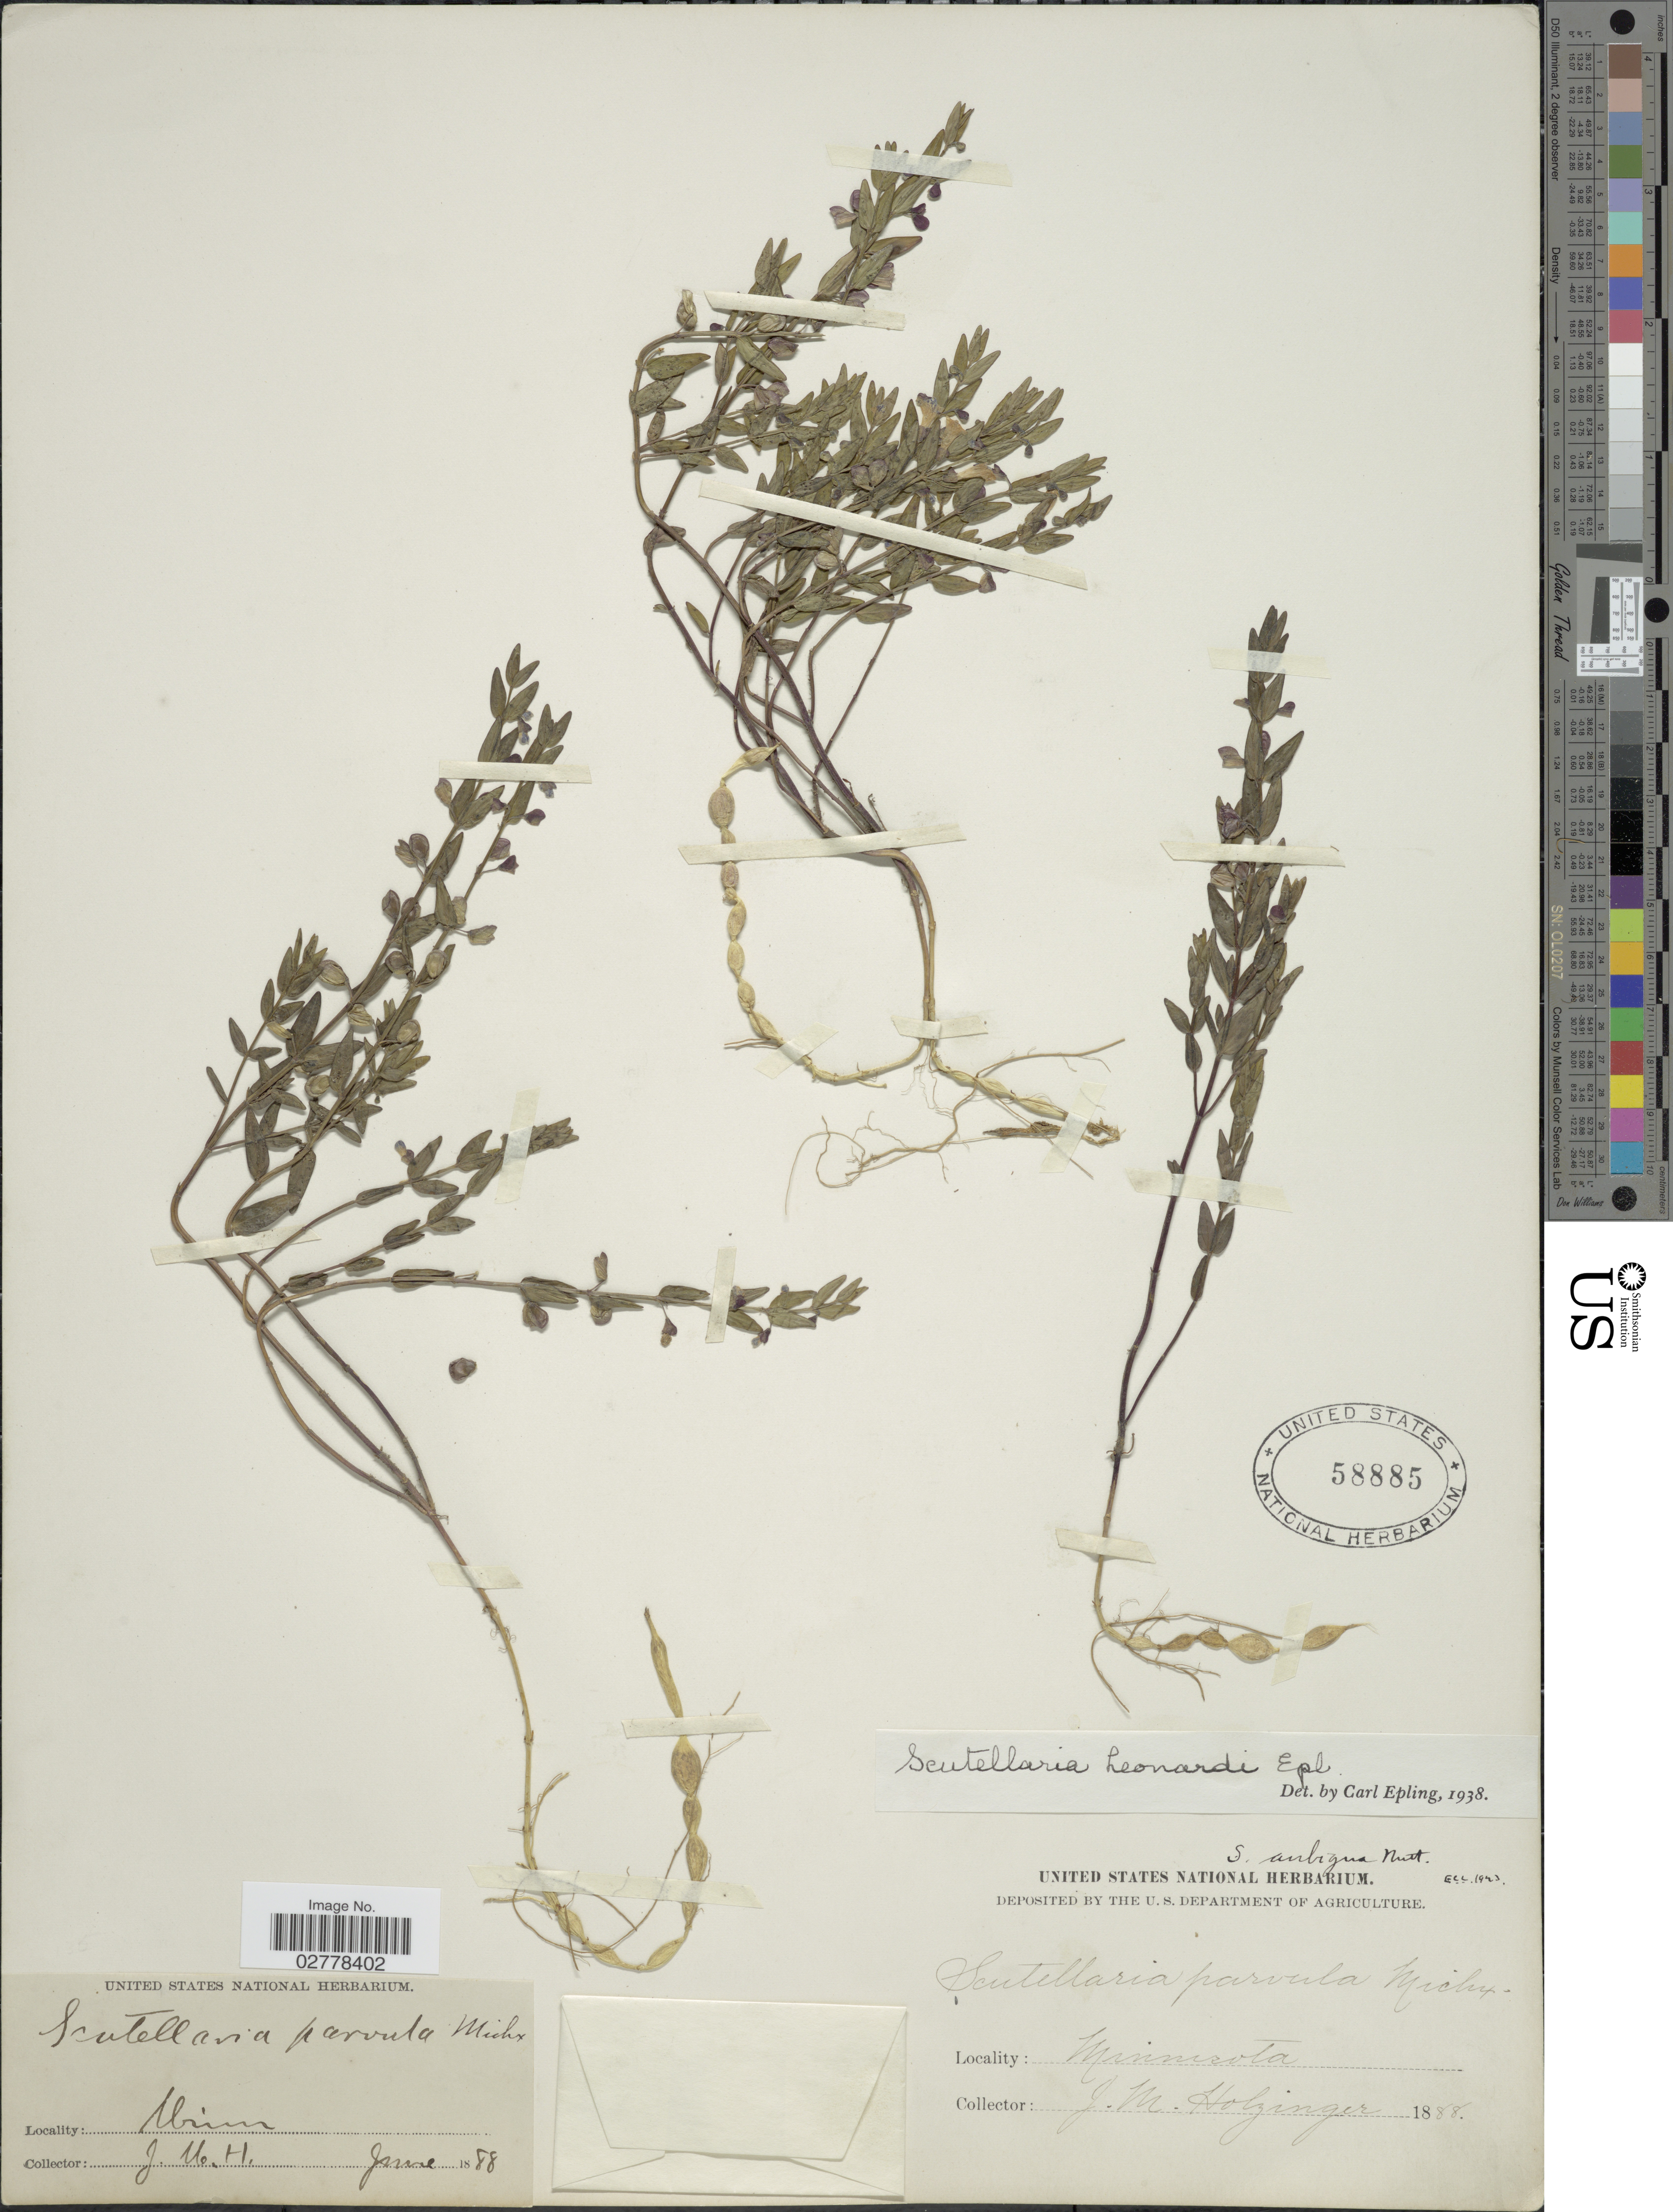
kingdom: Plantae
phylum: Tracheophyta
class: Magnoliopsida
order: Lamiales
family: Lamiaceae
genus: Scutellaria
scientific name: Scutellaria leonardii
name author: Epling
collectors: J. M. Holzinger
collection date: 1888-06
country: United States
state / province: Minnesota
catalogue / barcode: US 58885